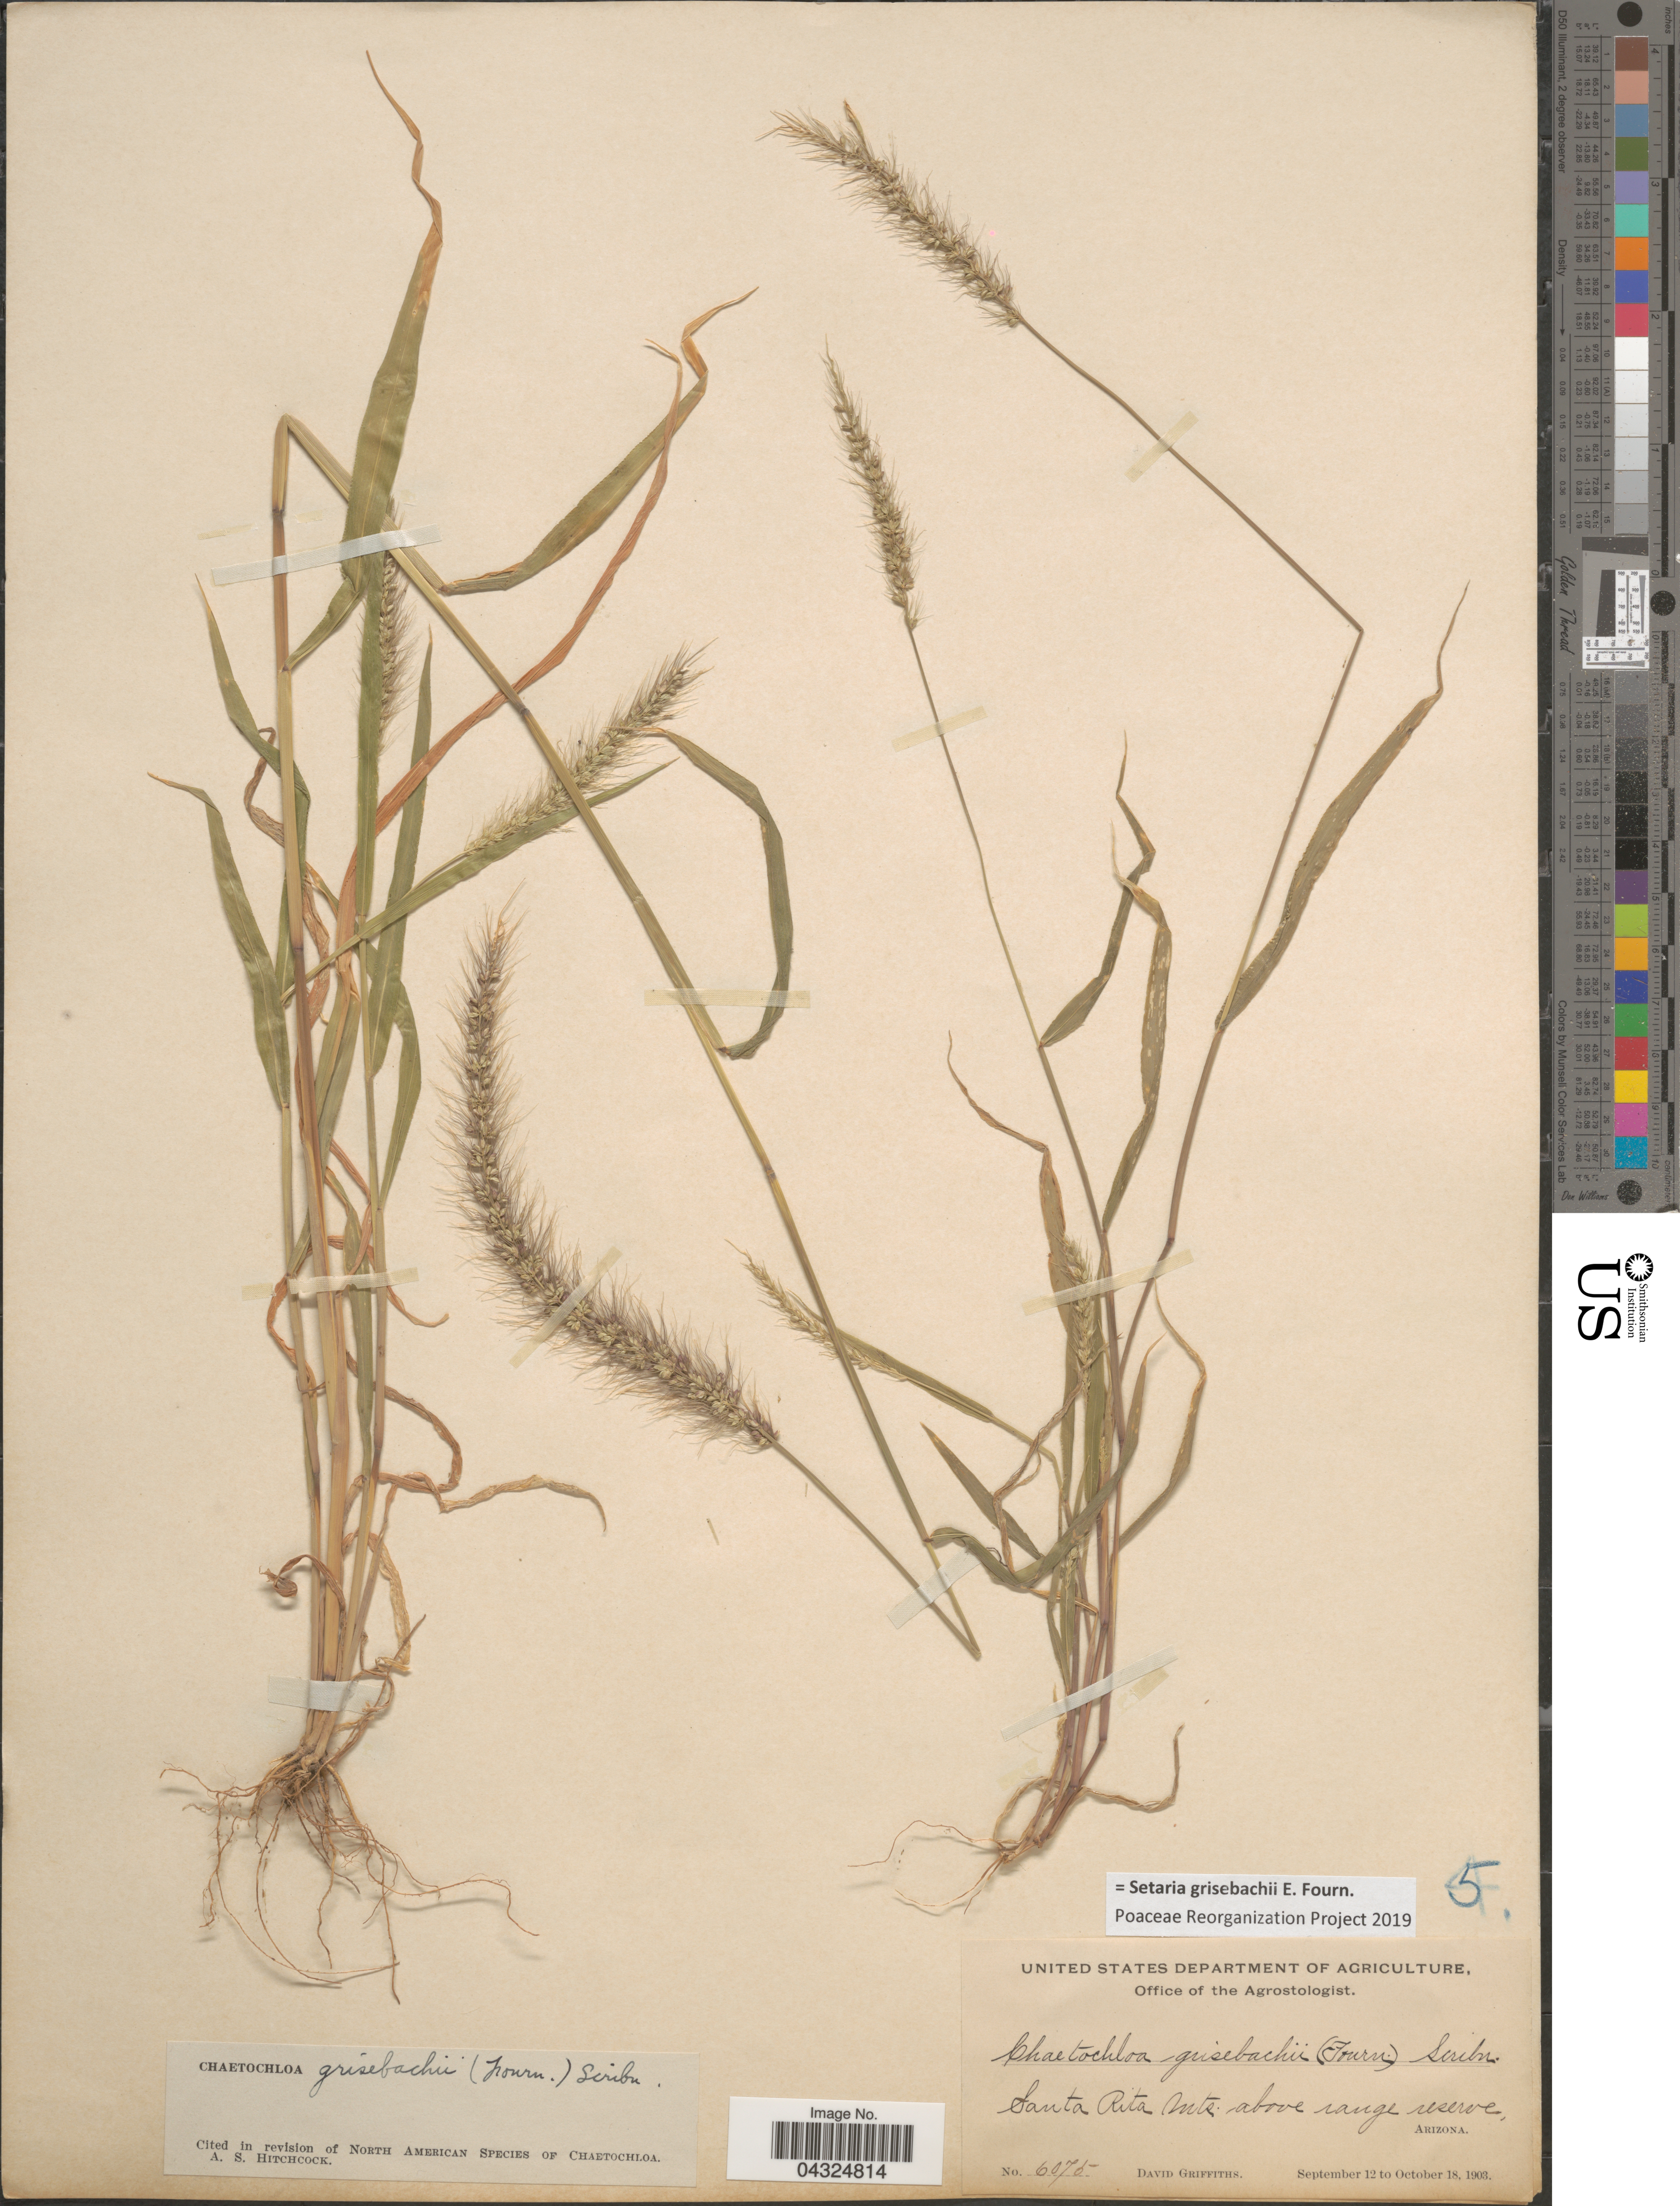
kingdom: Plantae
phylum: Tracheophyta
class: Liliopsida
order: Poales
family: Poaceae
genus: Setaria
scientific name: Setaria grisebachii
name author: E. Fourn.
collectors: D. Griffiths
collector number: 6075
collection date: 1903-09-12/1903-10-18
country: United States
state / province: Arizona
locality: Santa Rita Mts. above range reserve.